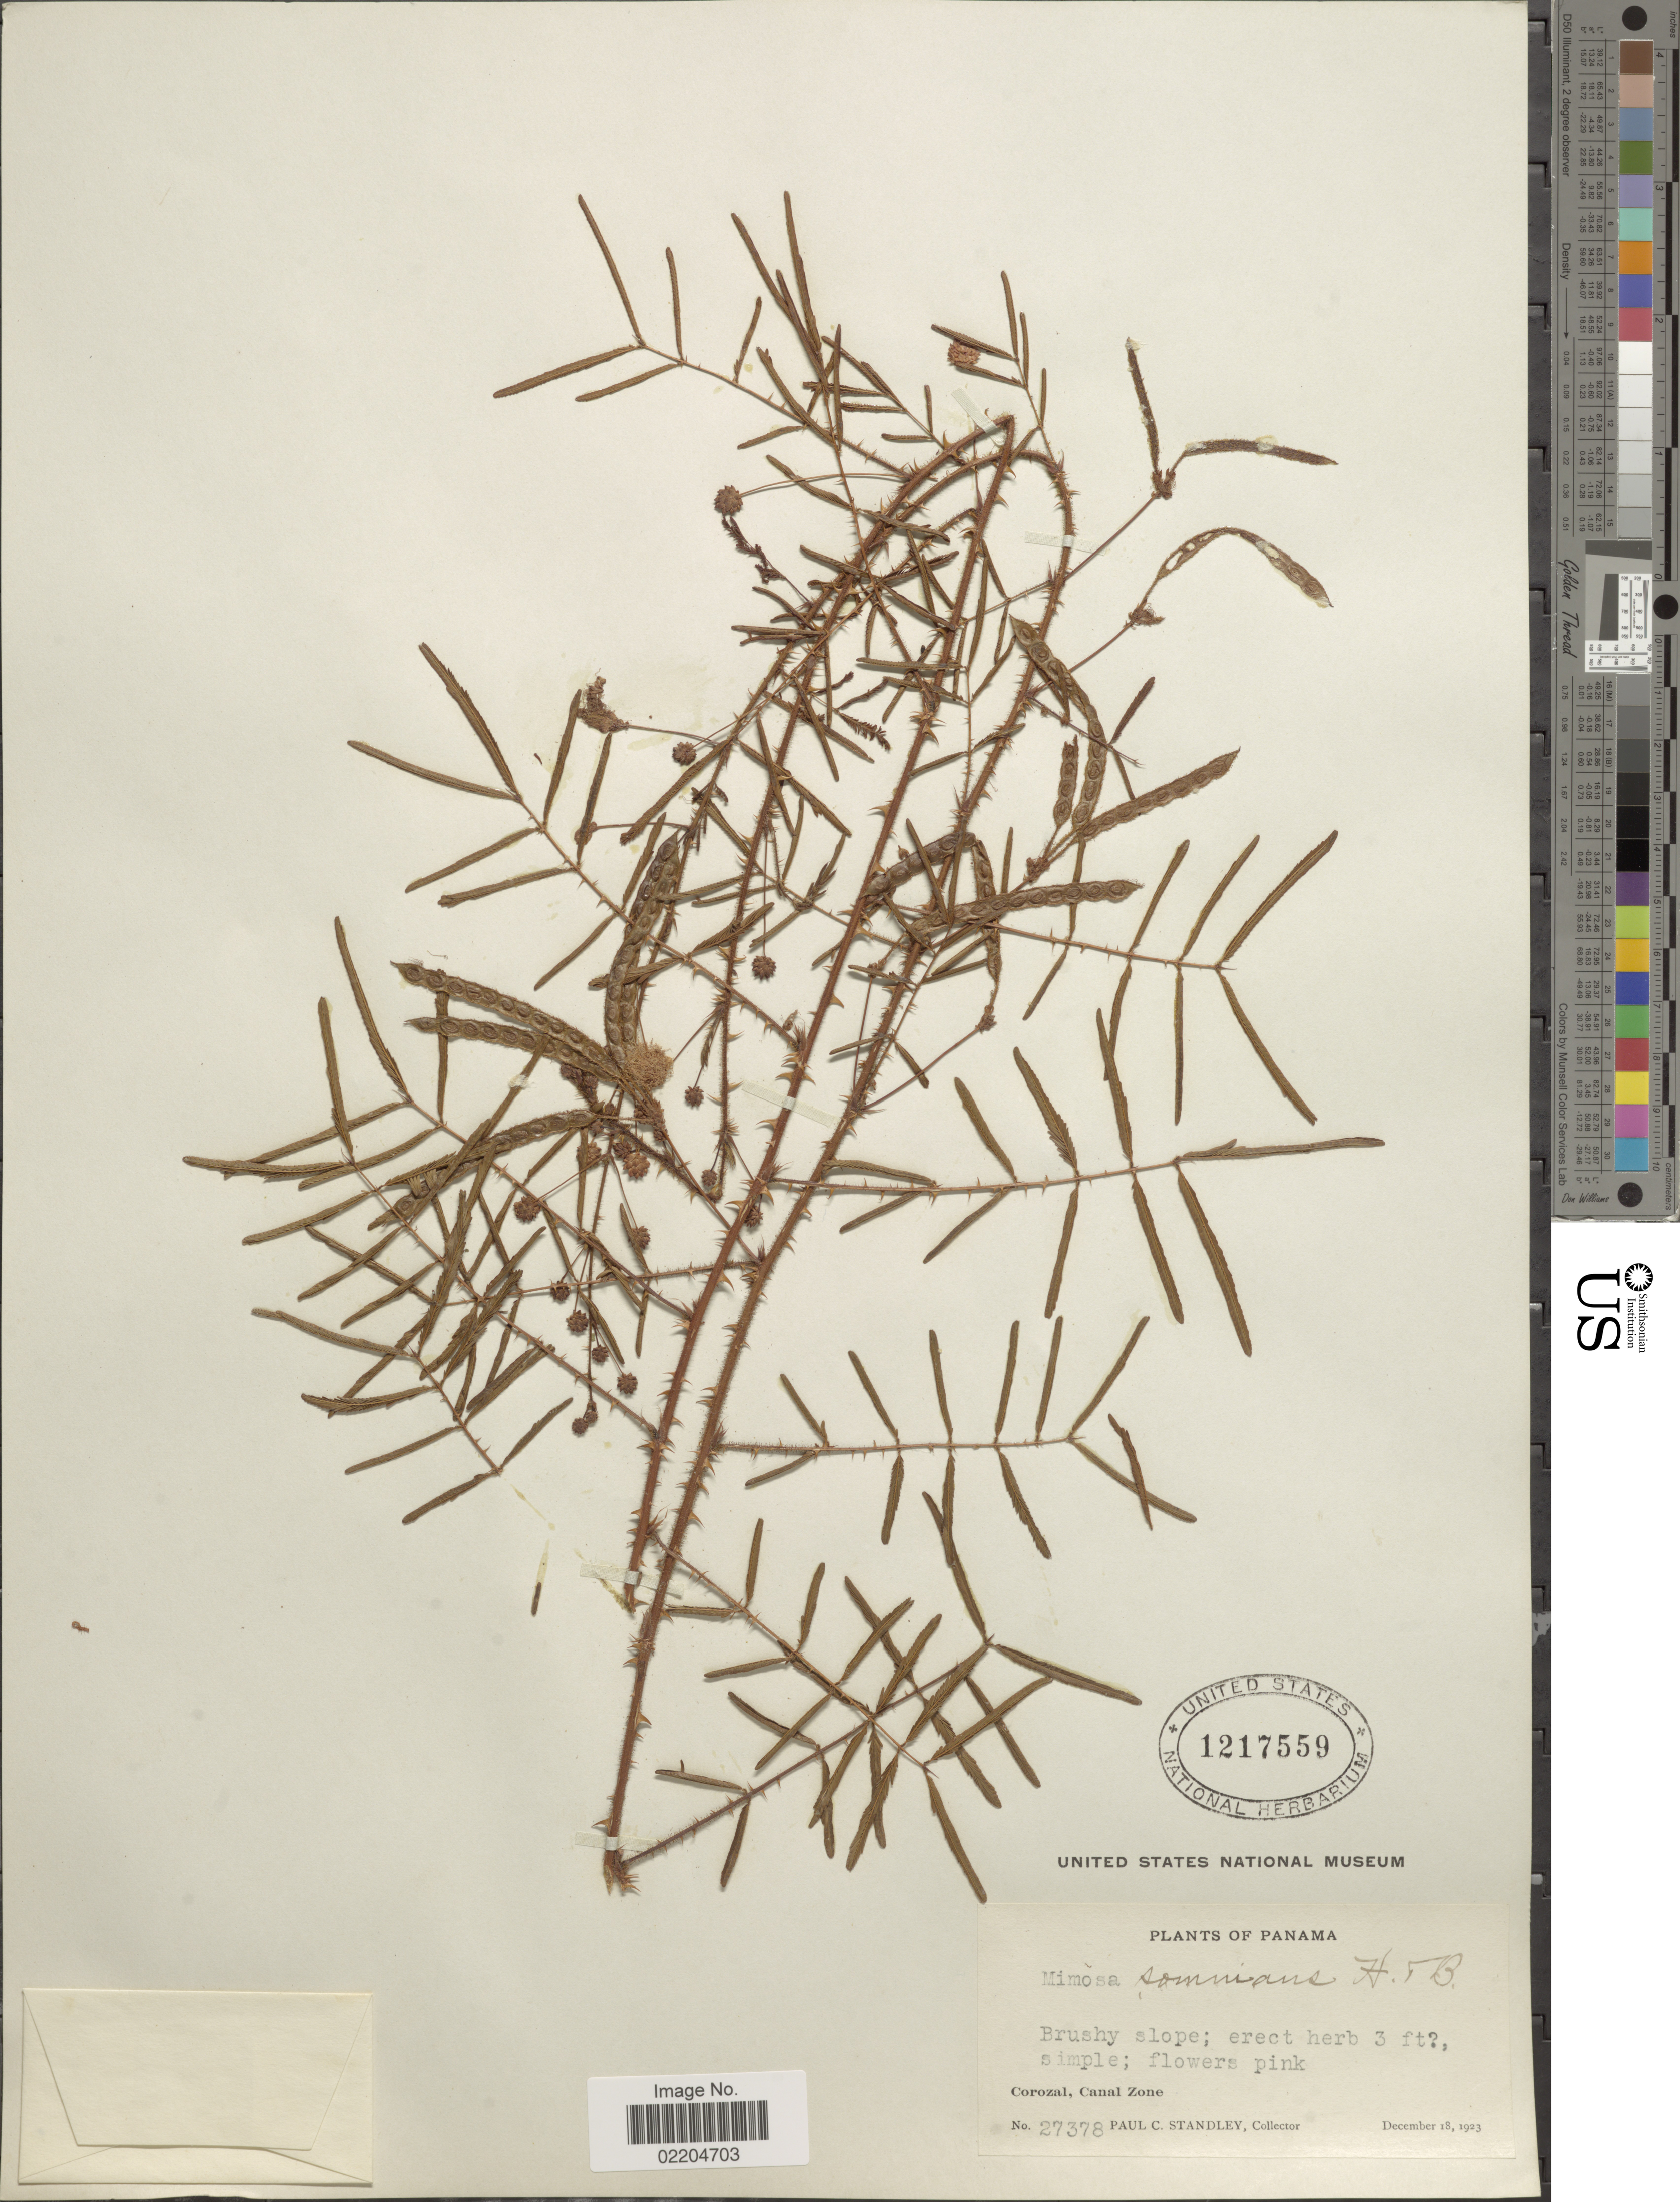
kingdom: Plantae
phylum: Tracheophyta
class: Magnoliopsida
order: Fabales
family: Fabaceae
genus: Mimosa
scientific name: Mimosa somnians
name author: Humb. & Bonpl. ex Willd.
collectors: P. C. Standley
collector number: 27378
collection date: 1923-12-18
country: Panama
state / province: Colón / Panamá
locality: Corozal, Canal Zone.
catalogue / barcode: US 1217559